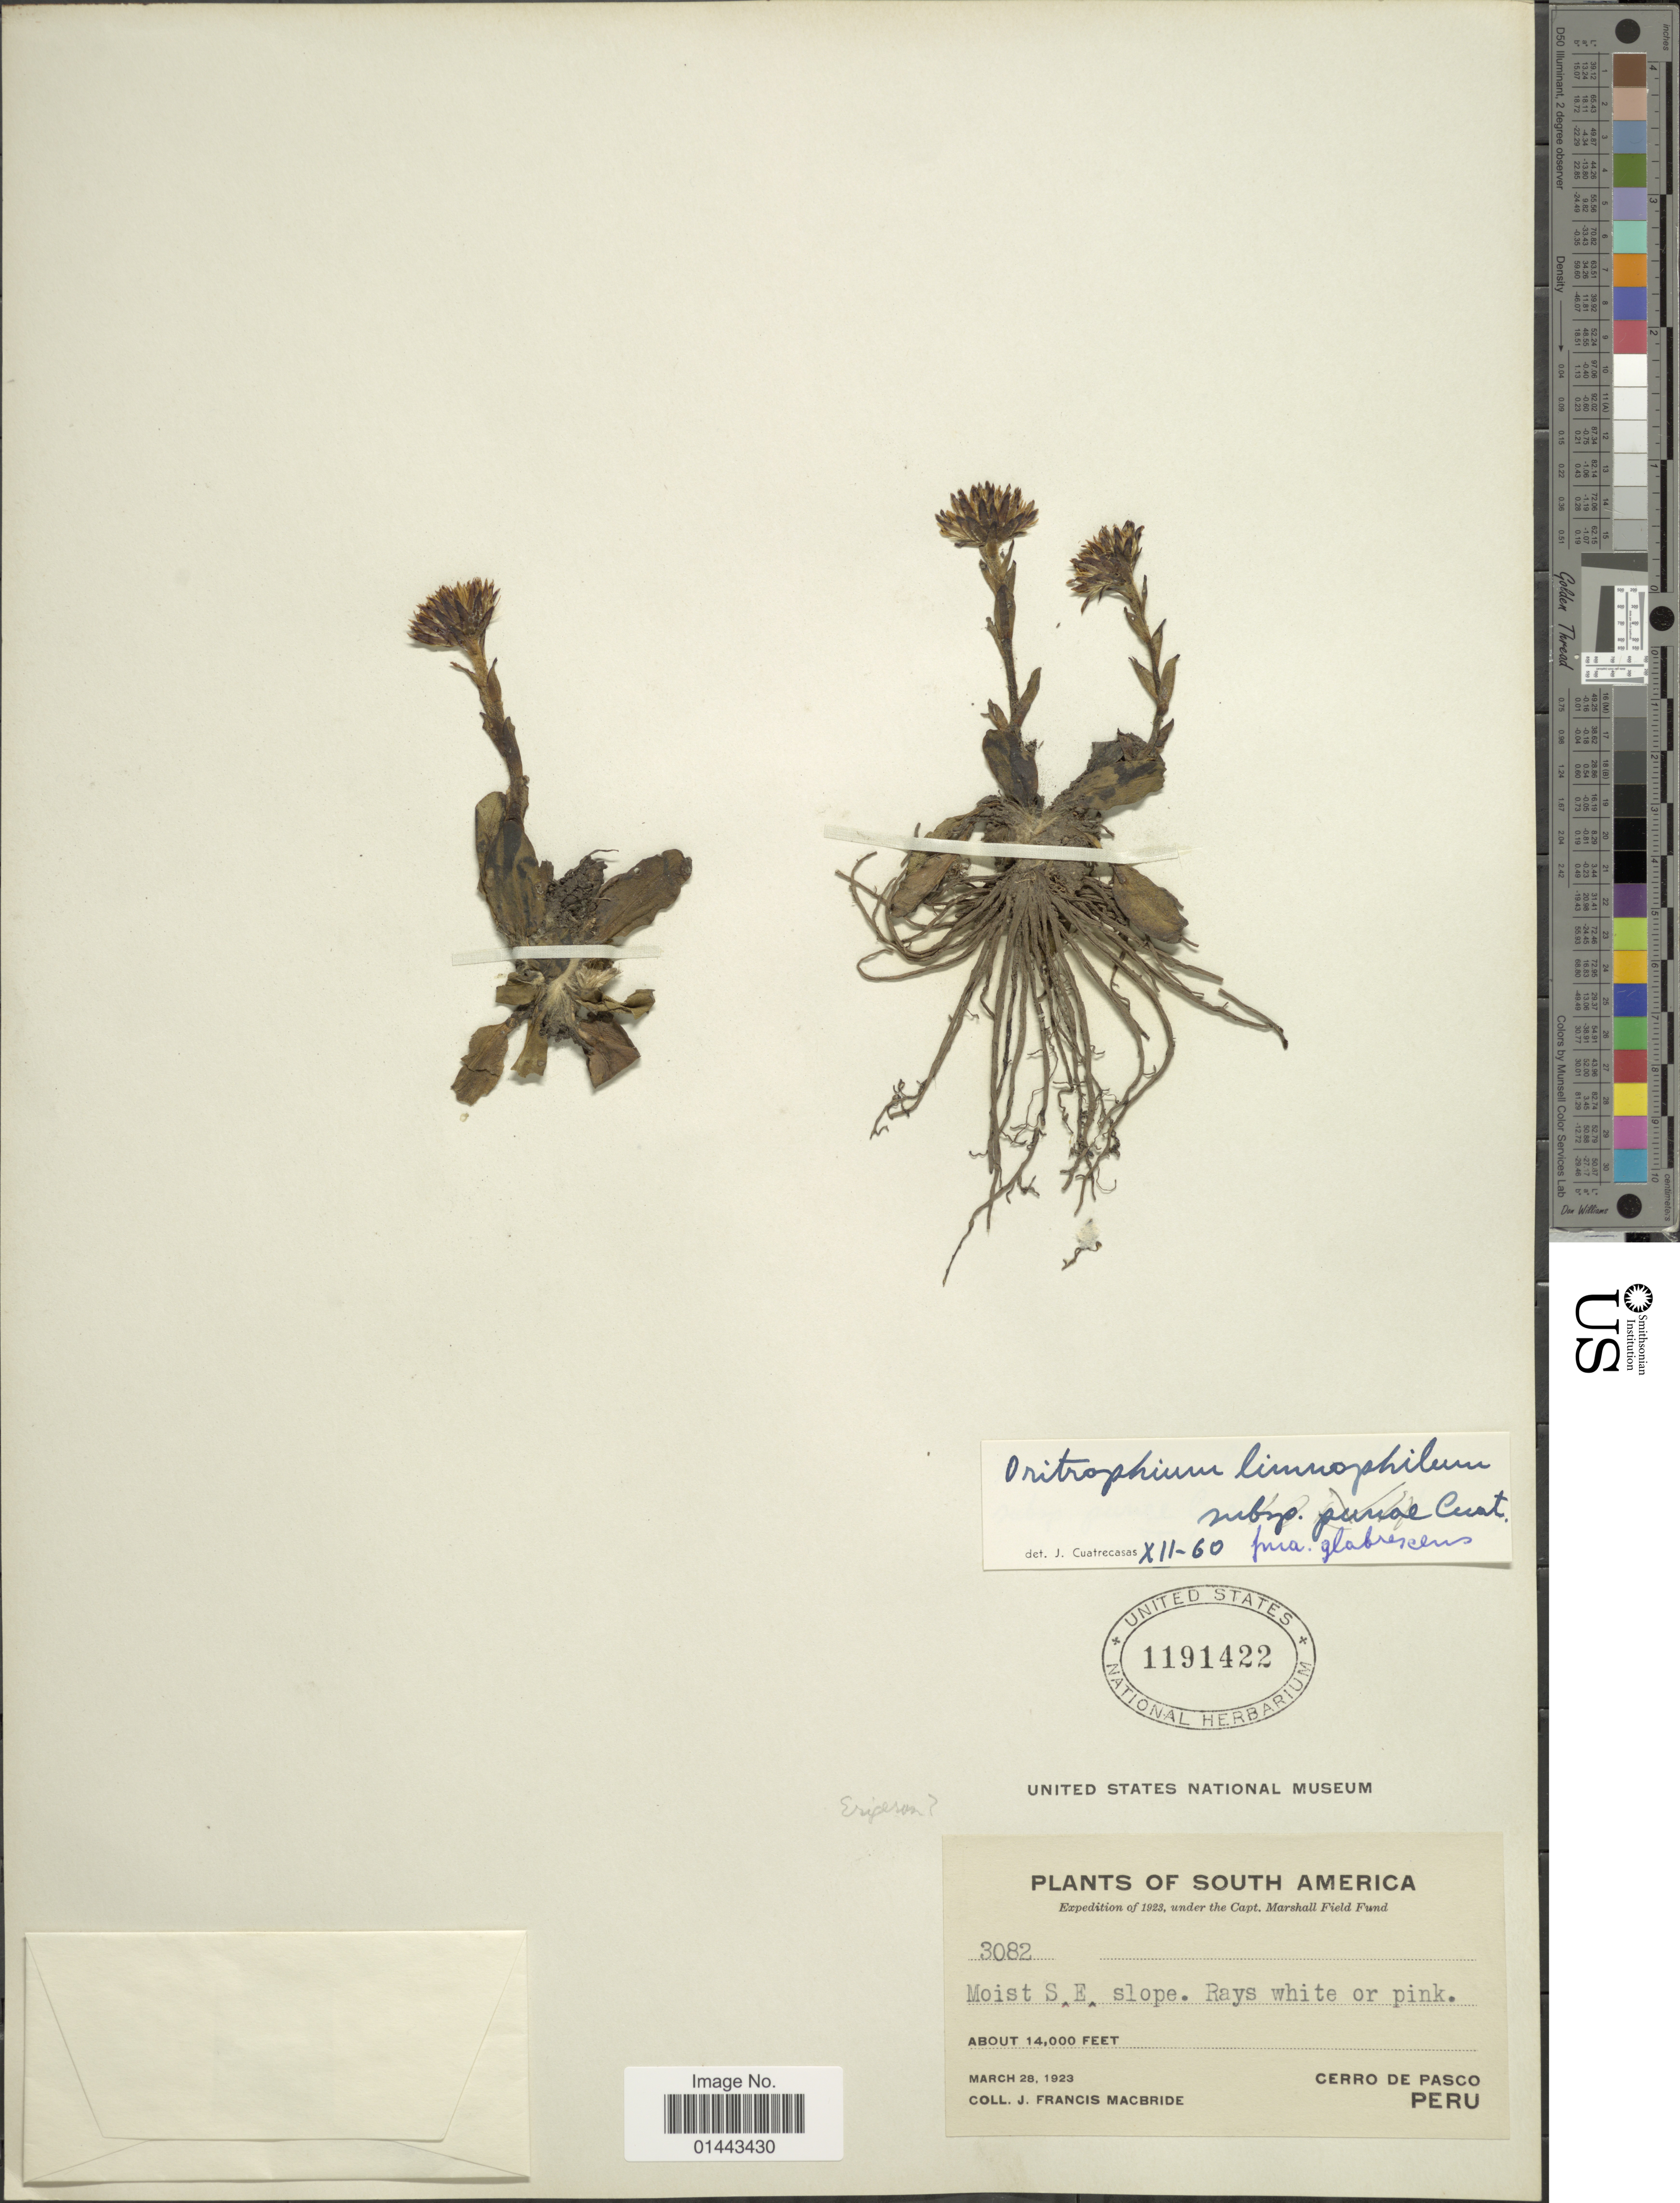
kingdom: Plantae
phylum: Tracheophyta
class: Magnoliopsida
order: Asterales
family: Asteraceae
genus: Oritrophium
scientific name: Oritrophium limnophilum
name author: (Sch. Bip.) Cuatrec.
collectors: J. F. Macbride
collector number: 3082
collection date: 1923-03-28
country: Peru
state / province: Pasco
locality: Moist S.E. slope, cerro de Pasco.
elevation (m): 4267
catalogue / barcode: US 1191422